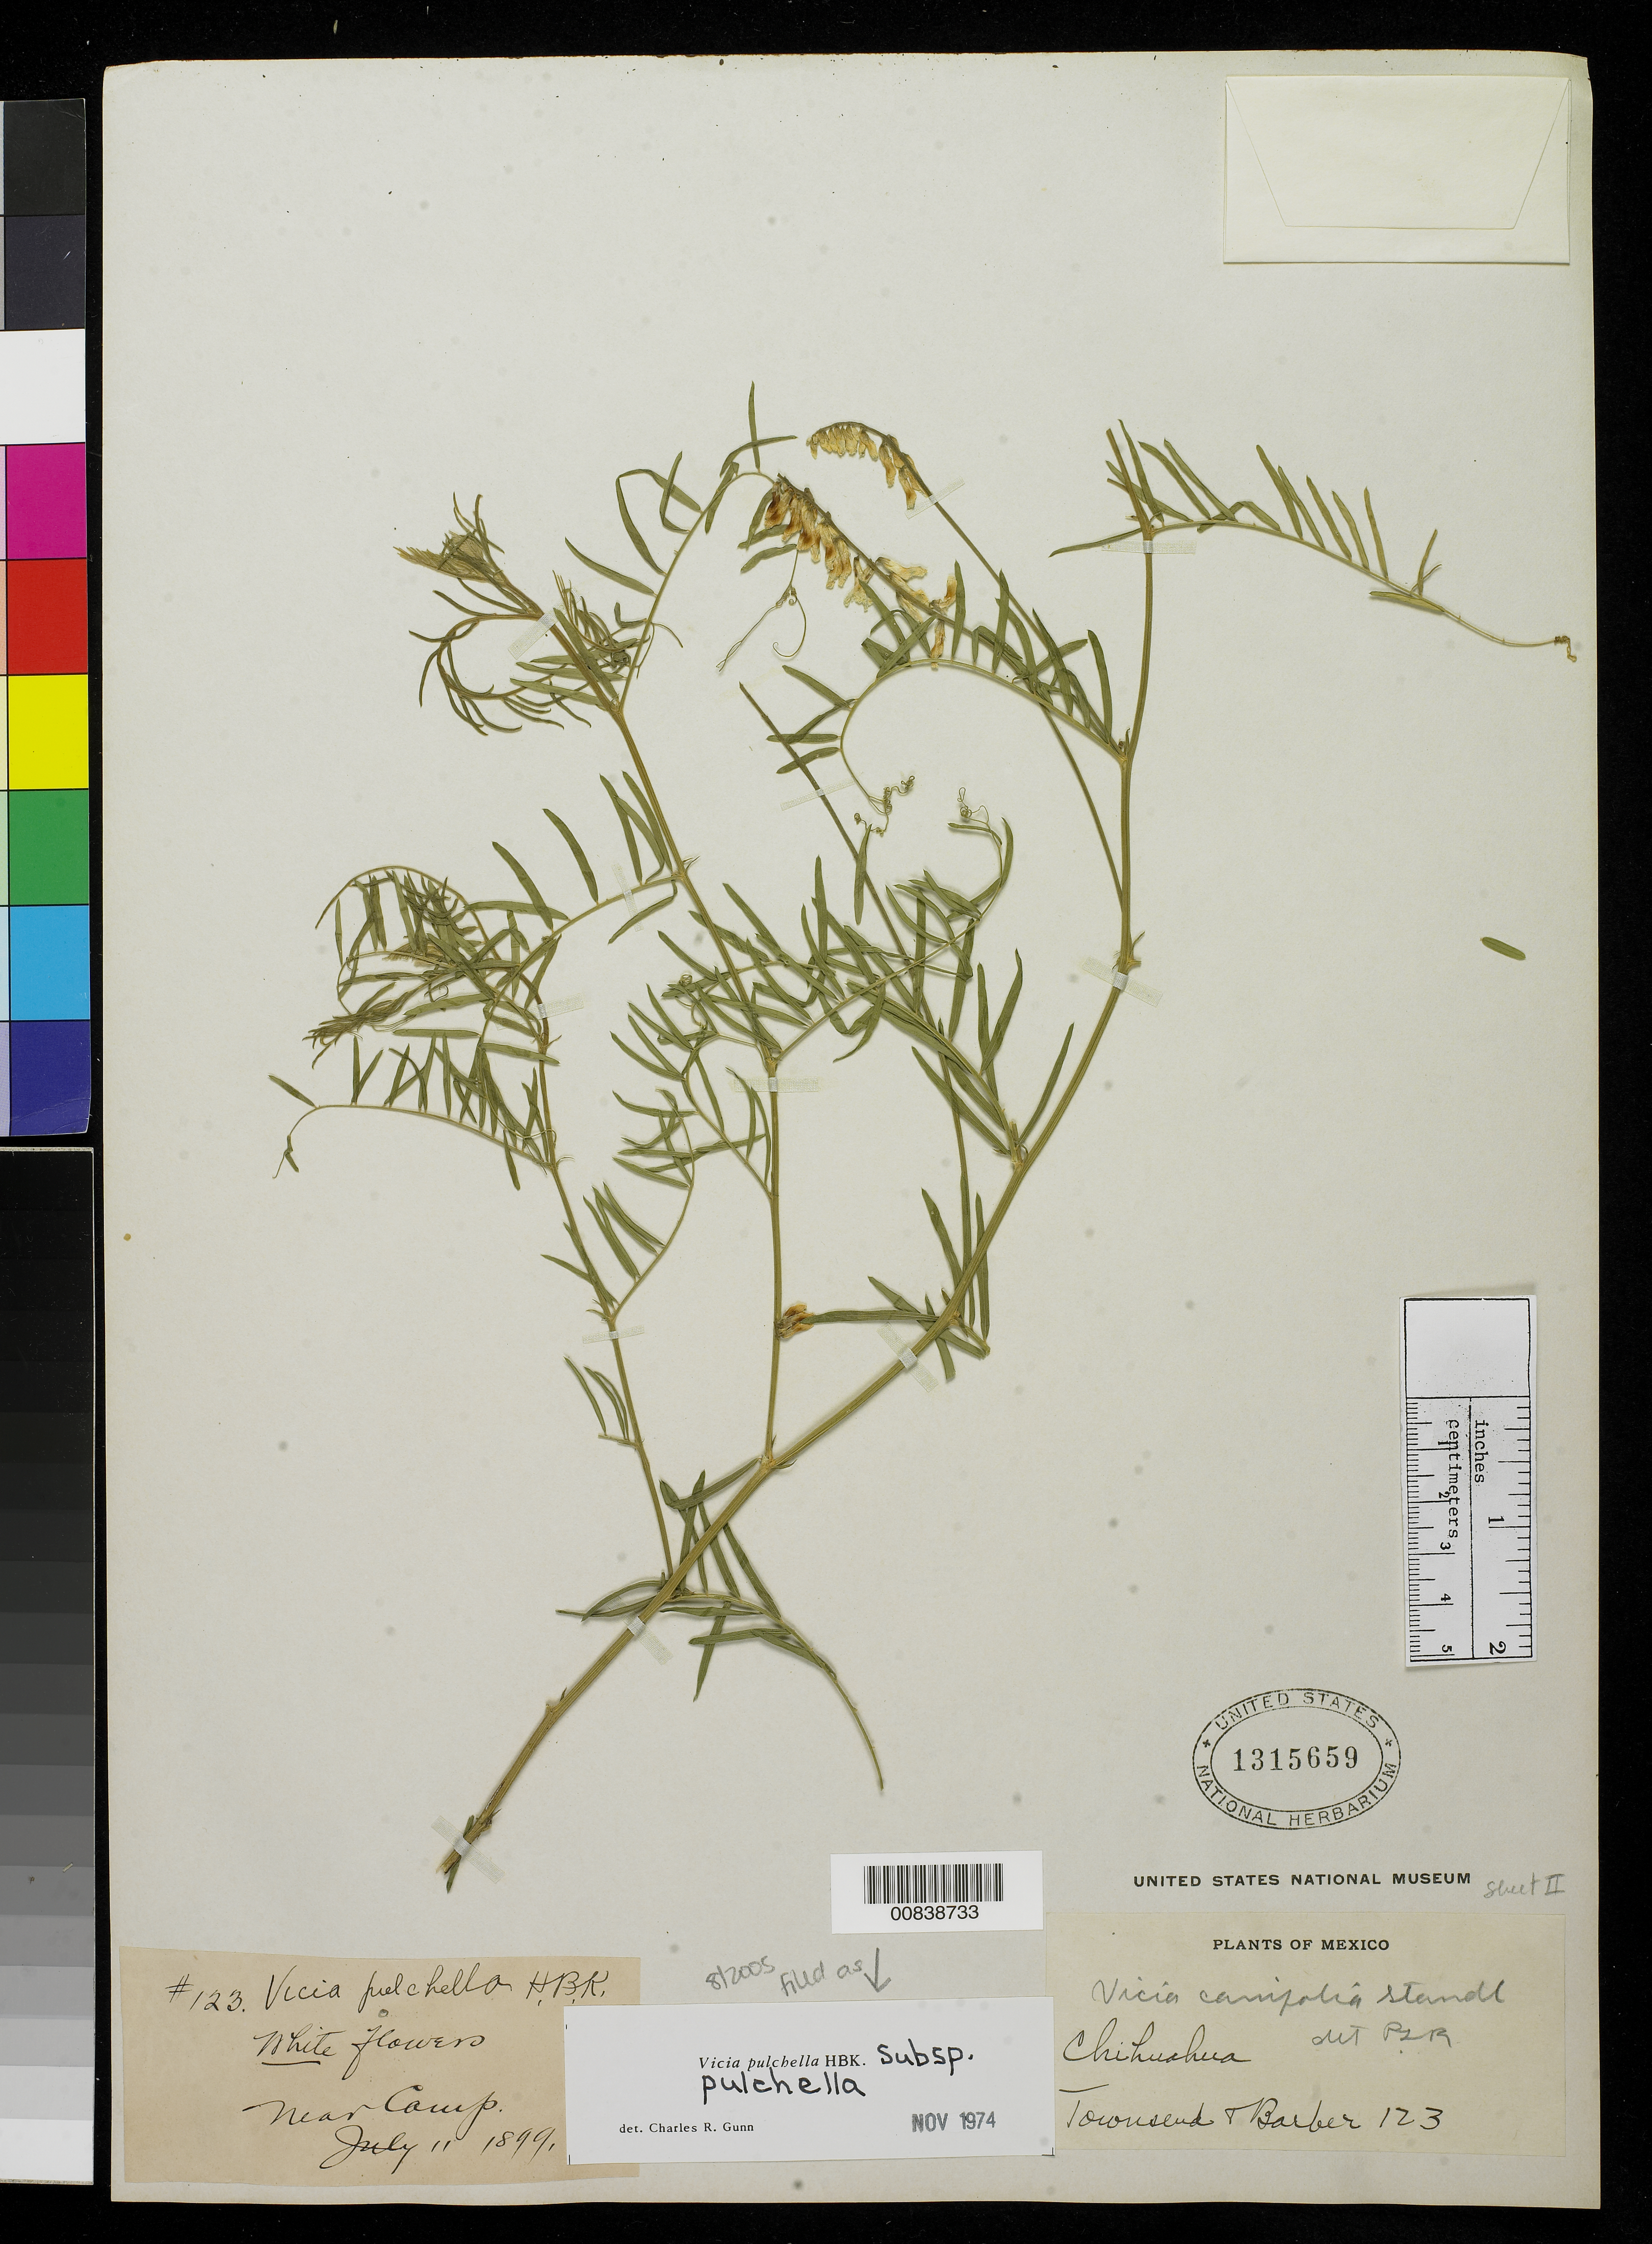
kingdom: Plantae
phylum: Tracheophyta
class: Magnoliopsida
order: Fabales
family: Fabaceae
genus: Vicia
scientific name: Vicia pulchella subsp. pulchella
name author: Kunth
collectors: C. H. T. Townsend & C. Barber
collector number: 123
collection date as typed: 11 Jul 1899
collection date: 1899-07-11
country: Mexico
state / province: Chihuahua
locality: Sierra Madre near Colonia García, Chihuahua. Near Camp.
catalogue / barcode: US 1315659